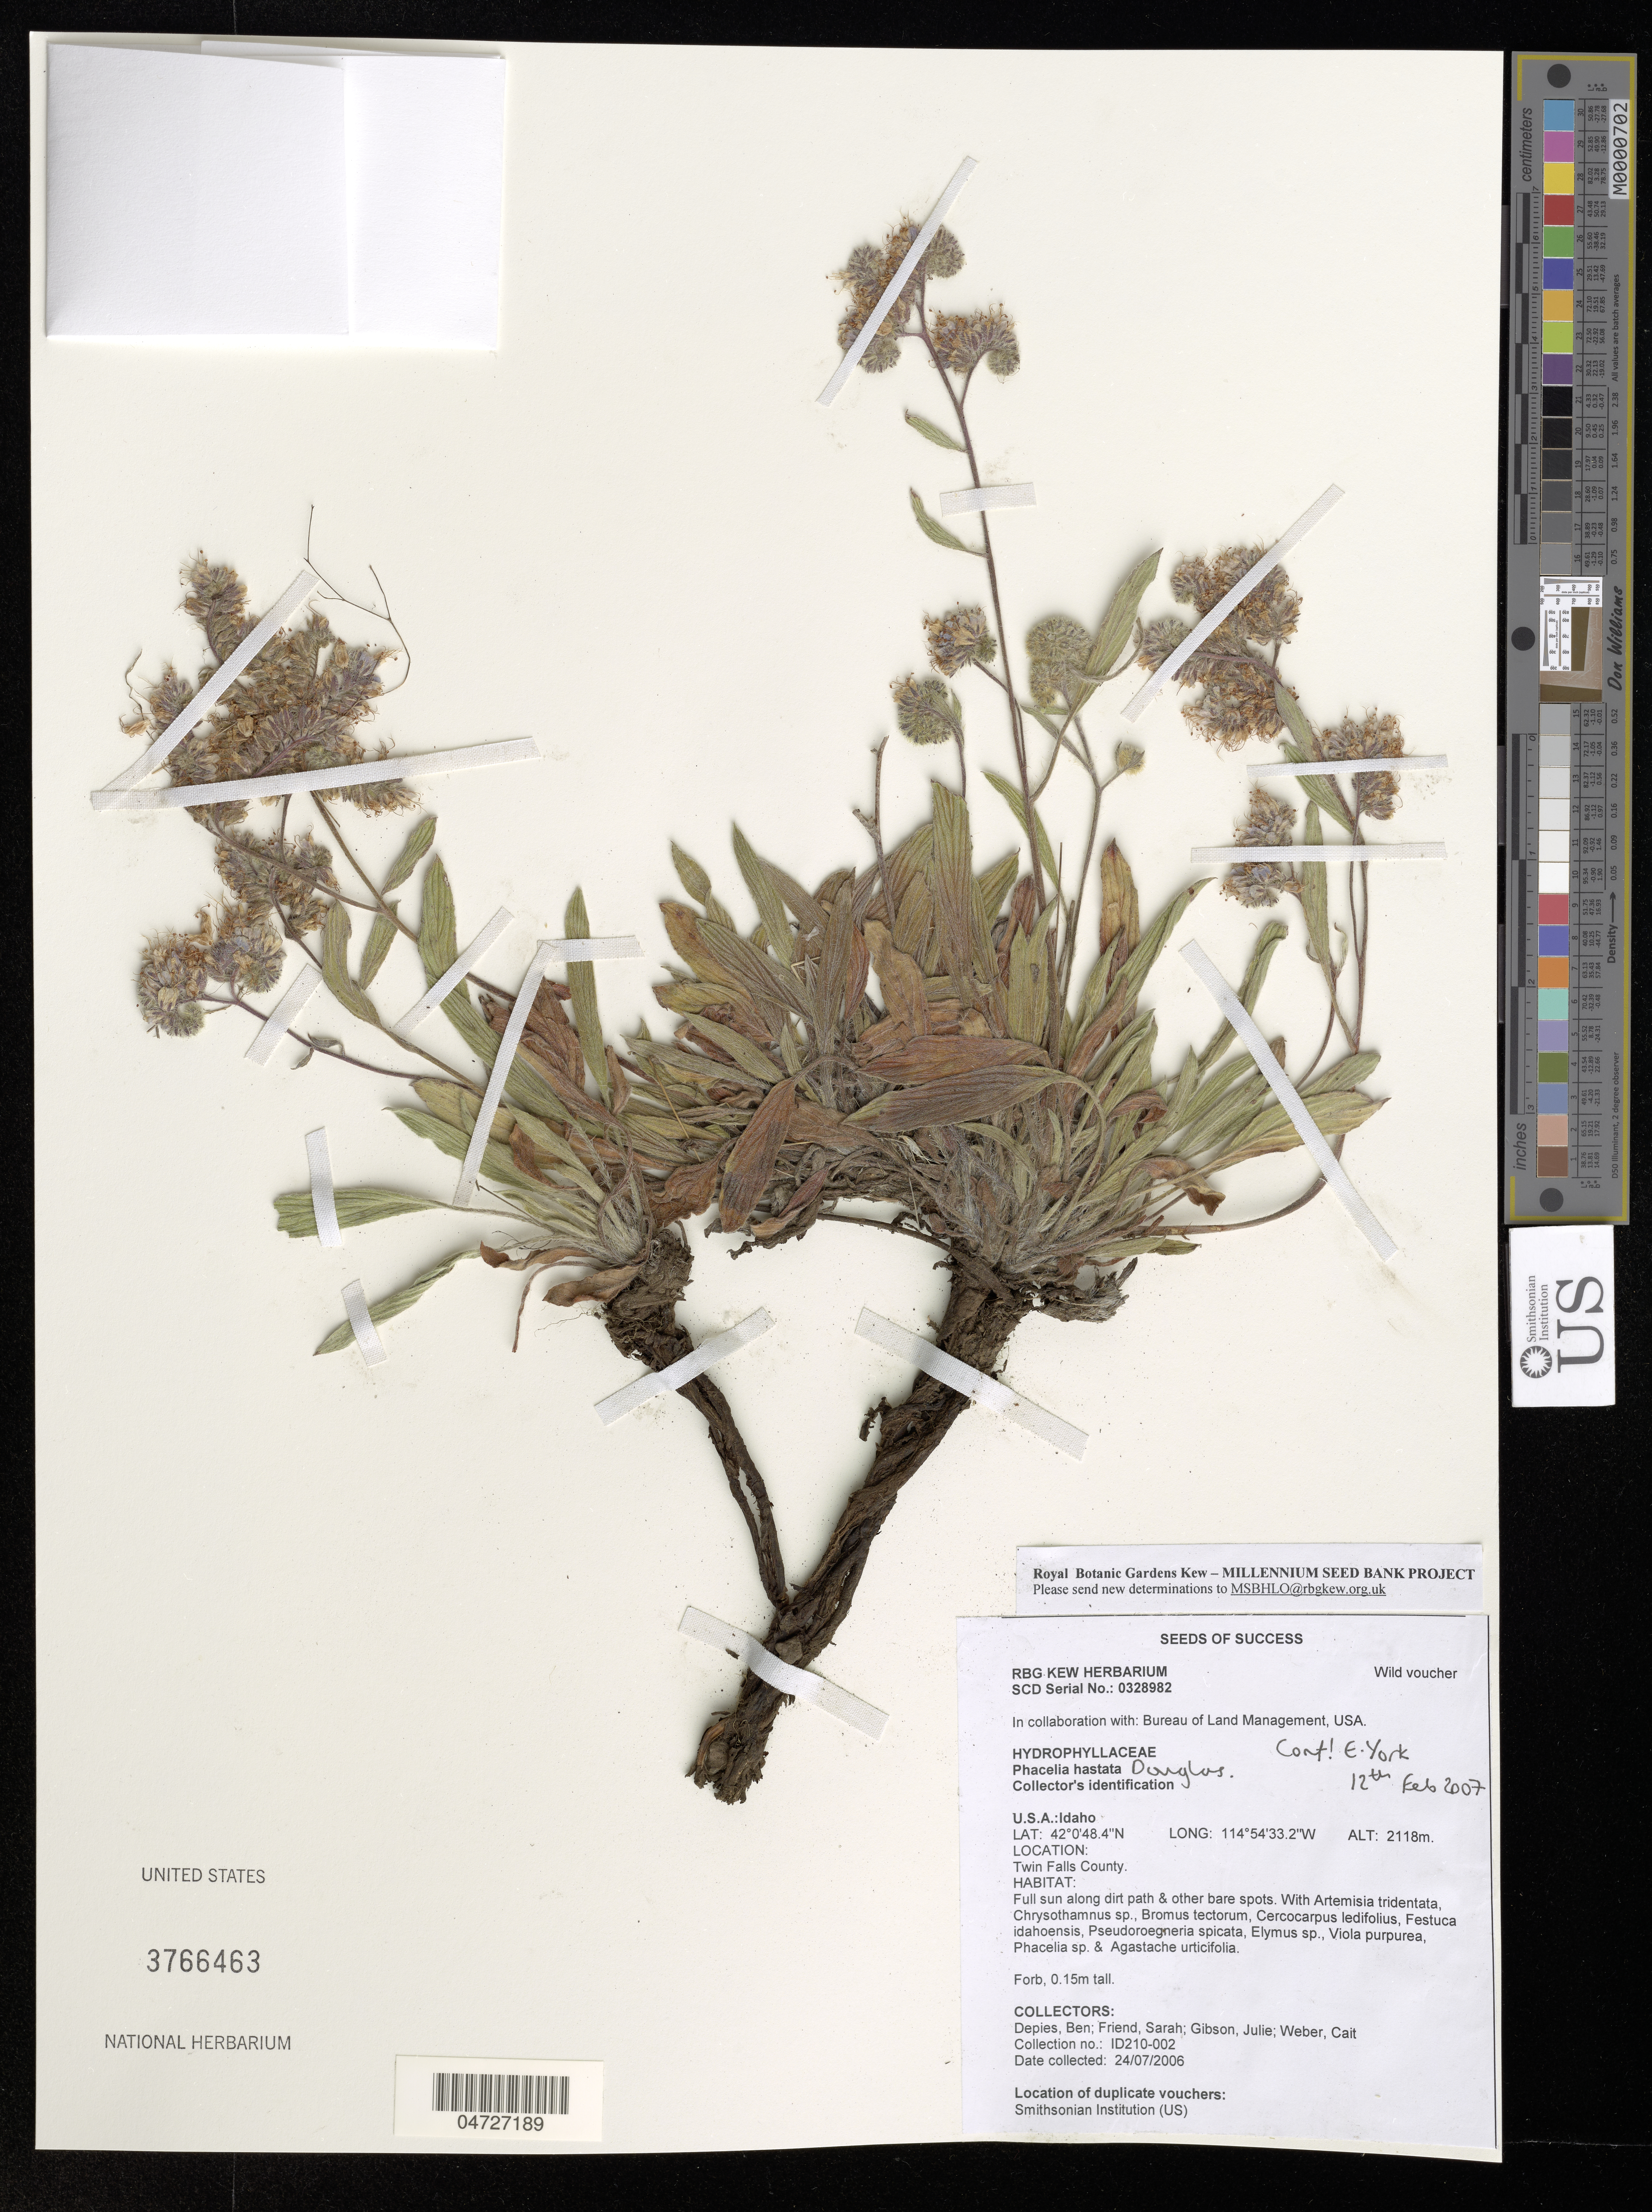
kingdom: Plantae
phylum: Tracheophyta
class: Magnoliopsida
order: Boraginales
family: Hydrophyllaceae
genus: Phacelia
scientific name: Phacelia hastata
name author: Douglas ex Lehm.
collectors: B. Depies, S. Friend, J. Gibson & C. Weber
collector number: ID210-002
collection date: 2006-07-24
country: United States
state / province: Idaho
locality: Twin Falls County.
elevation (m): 3118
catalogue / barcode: US 3766463